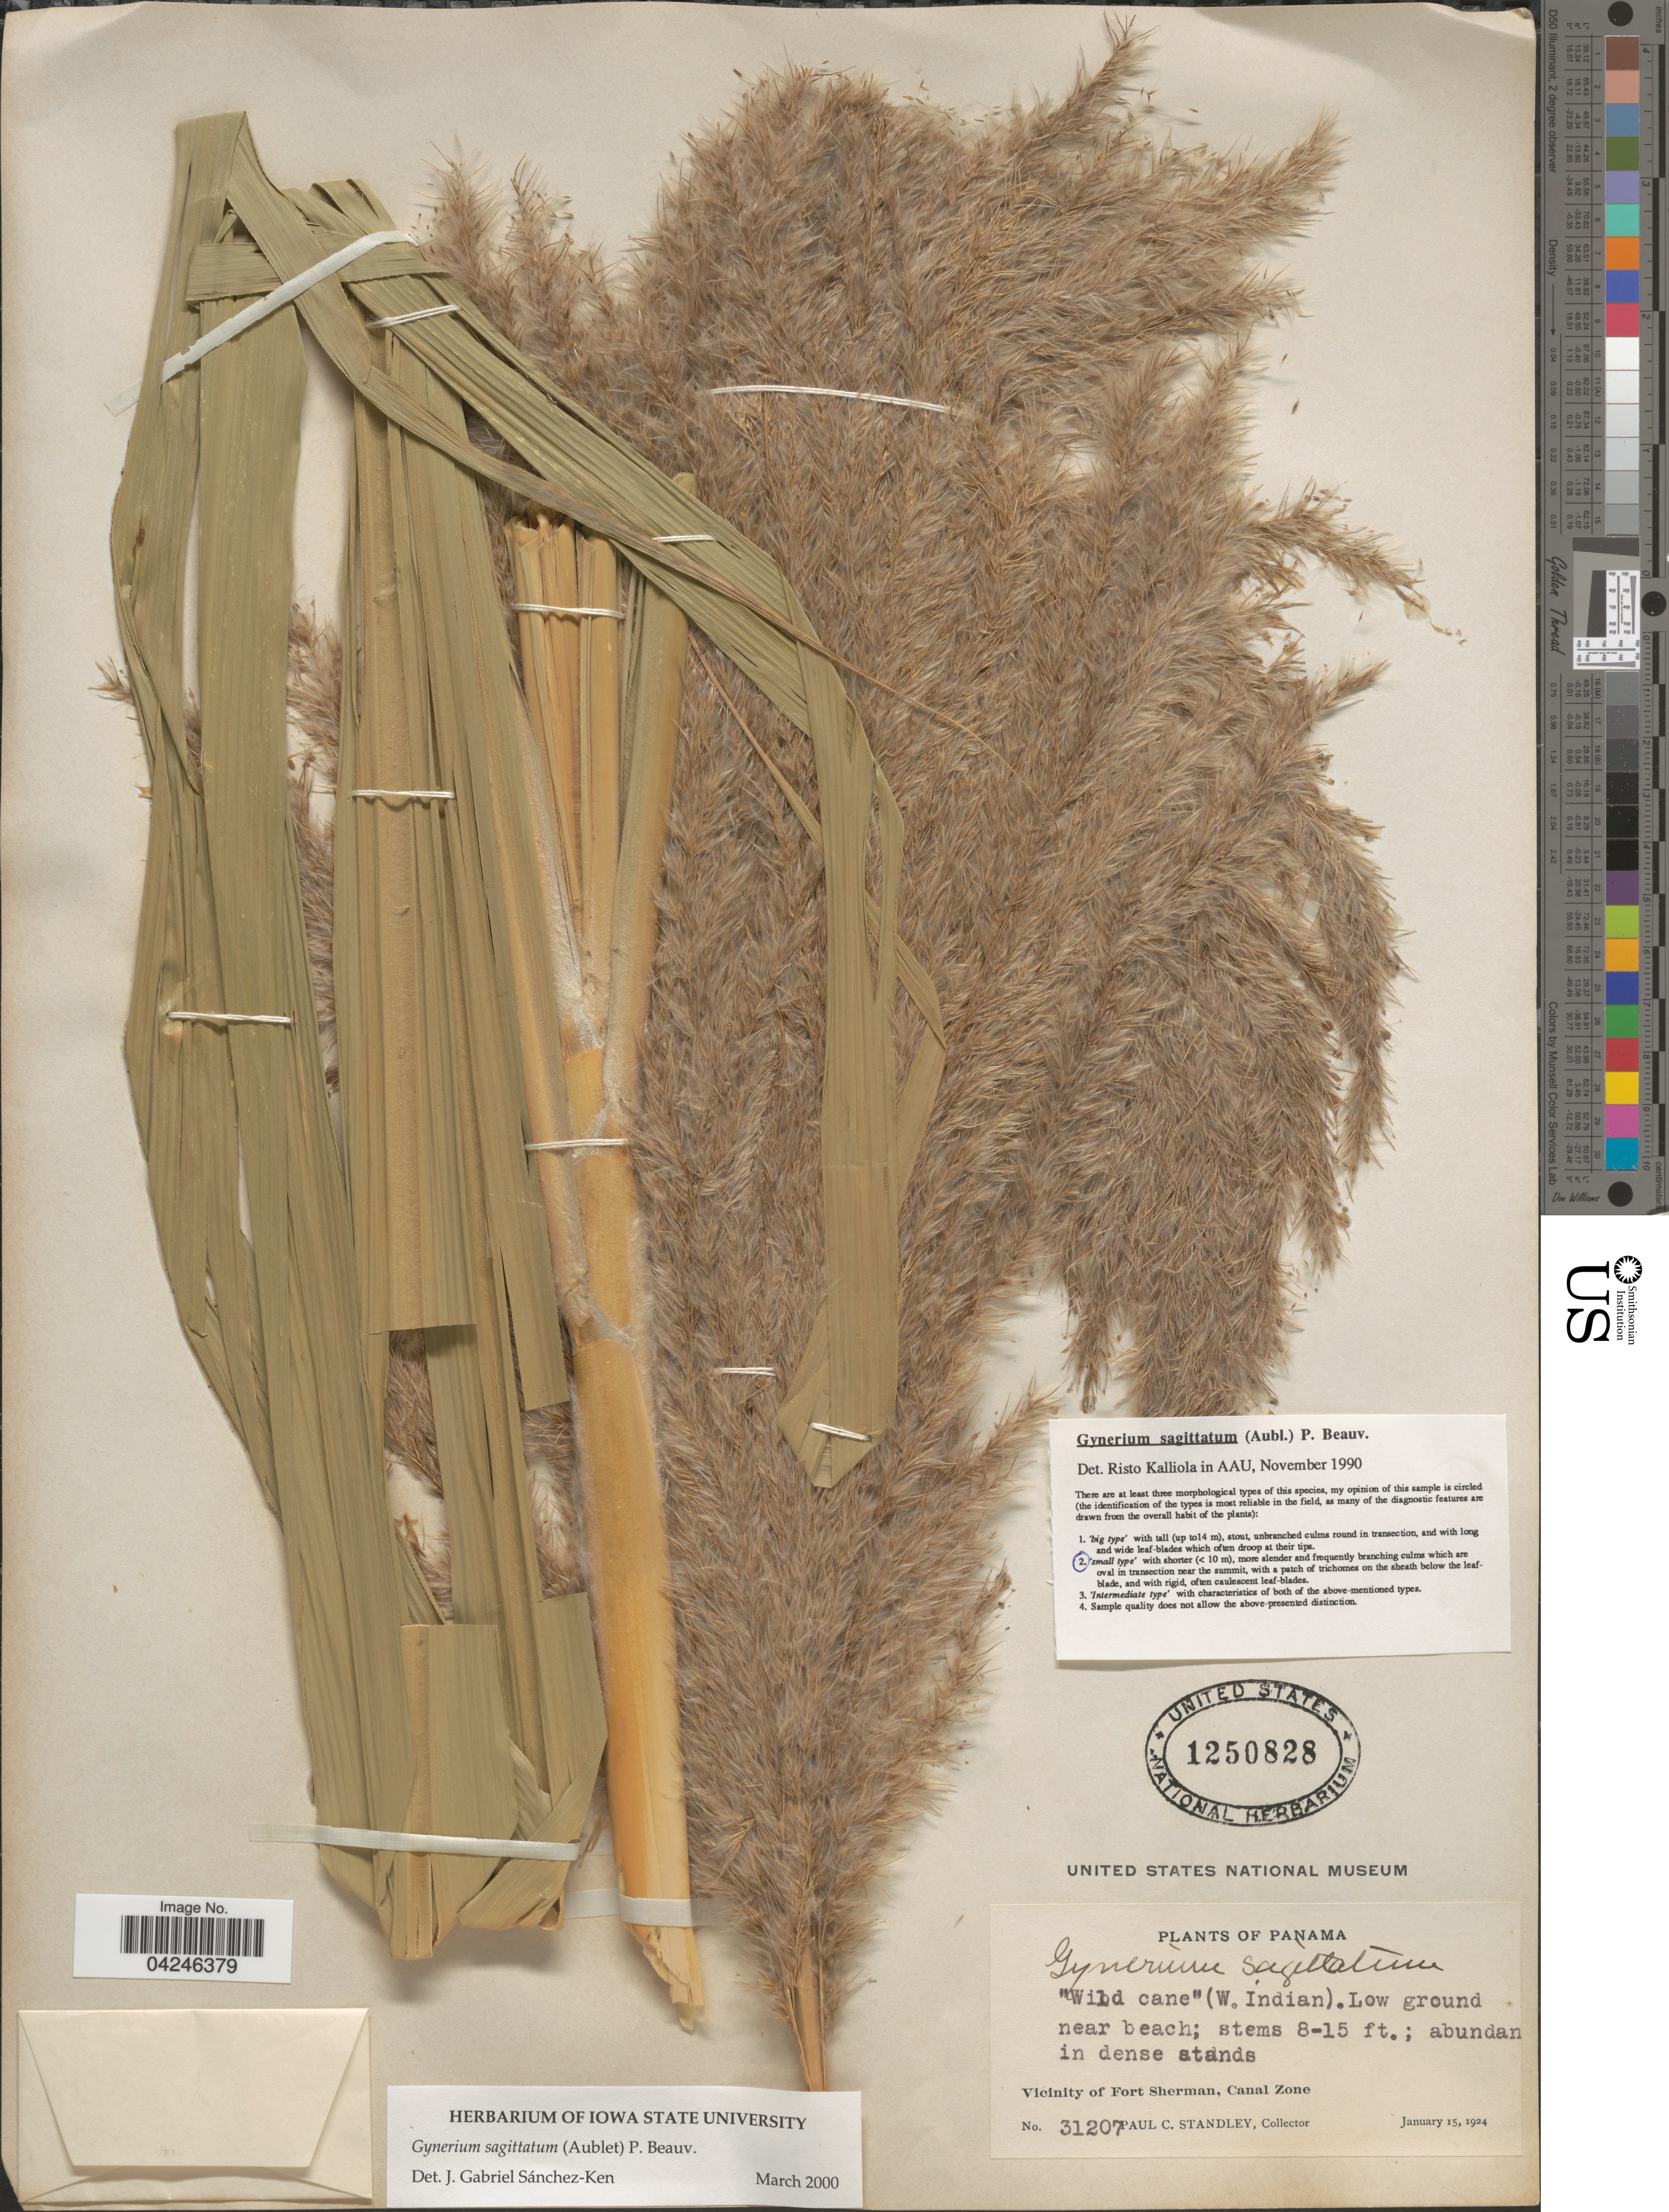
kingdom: Plantae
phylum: Tracheophyta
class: Liliopsida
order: Poales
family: Poaceae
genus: Gynerium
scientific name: Gynerium sagittatum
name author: (Aubl.) P. Beauv.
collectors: P. C. Standley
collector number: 31207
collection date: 1924-01-15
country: Panama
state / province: Colón / Panamá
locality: Vicinity of Fort Sherman, Canal Zone.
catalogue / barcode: US 1250828